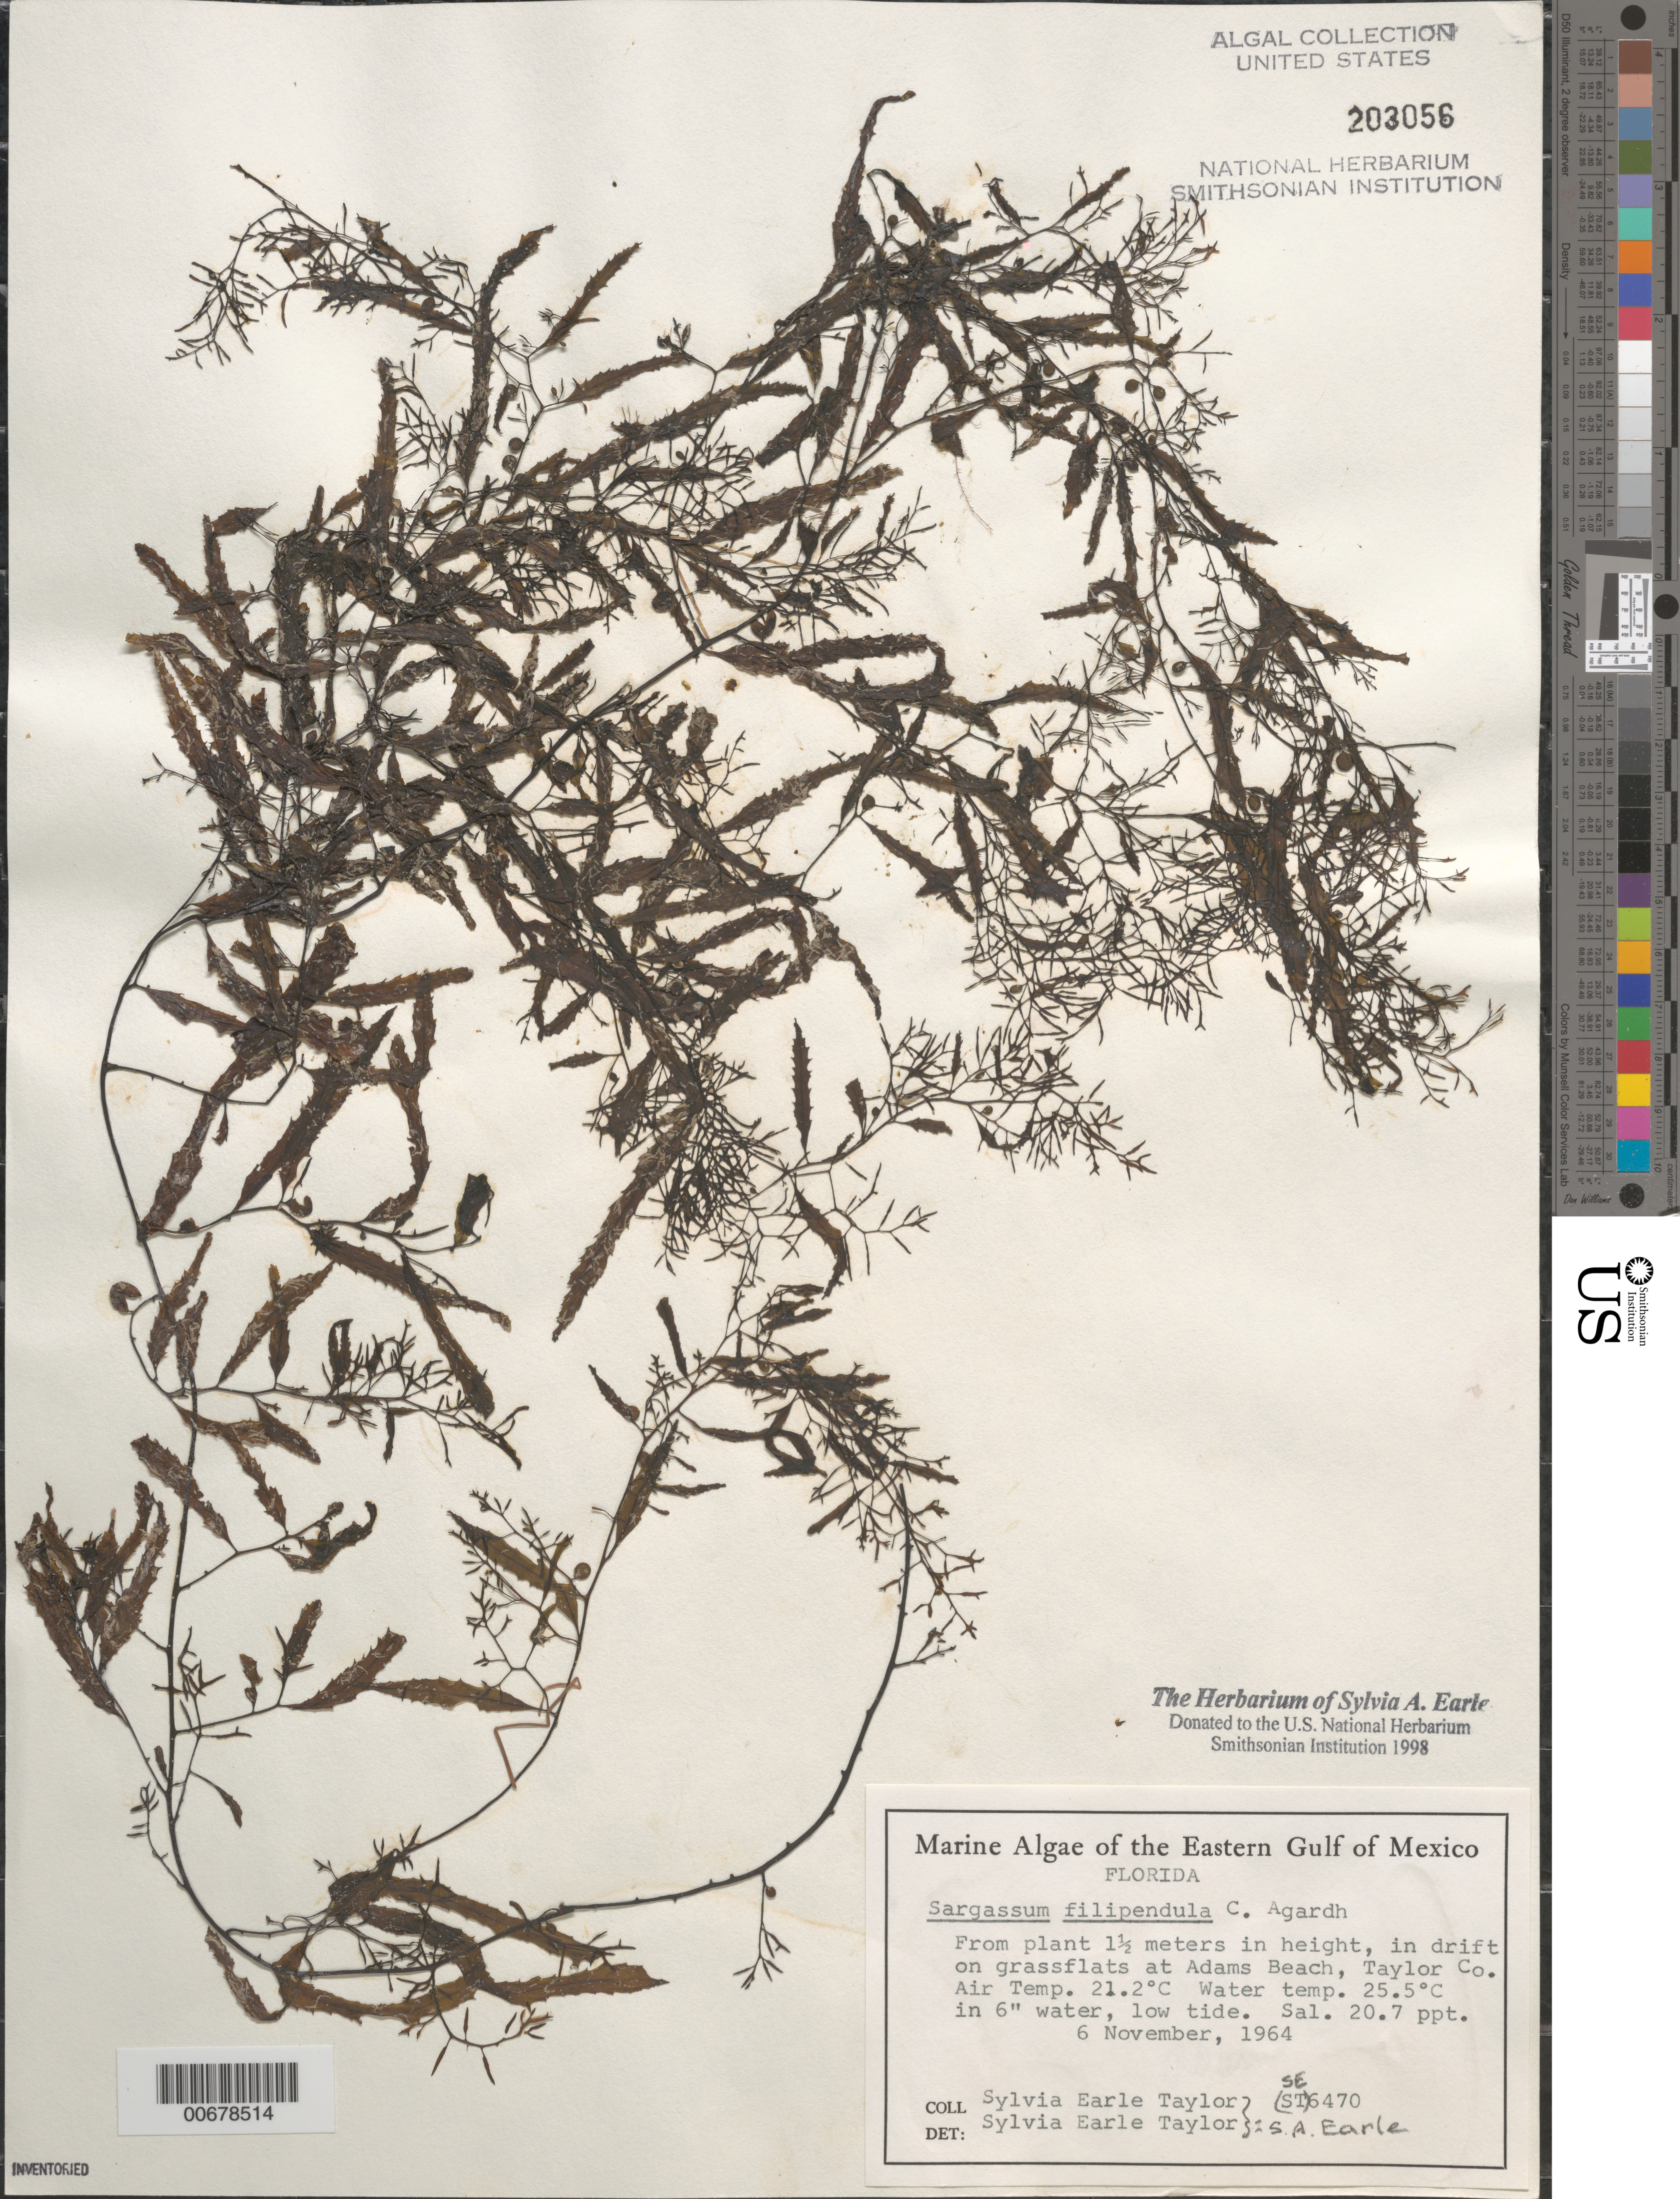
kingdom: Chromista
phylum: Ochrophyta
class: Phaeophyceae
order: Fucales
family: Sargassaceae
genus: Sargassum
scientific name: Sargassum filipendula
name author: C. Agardh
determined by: Earle, S. A.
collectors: S. A. Earle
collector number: SE 6470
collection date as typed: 06 Nov 1964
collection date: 1964-11-06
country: United States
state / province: Florida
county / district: Taylor County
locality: Adams Beach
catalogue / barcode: US 203056